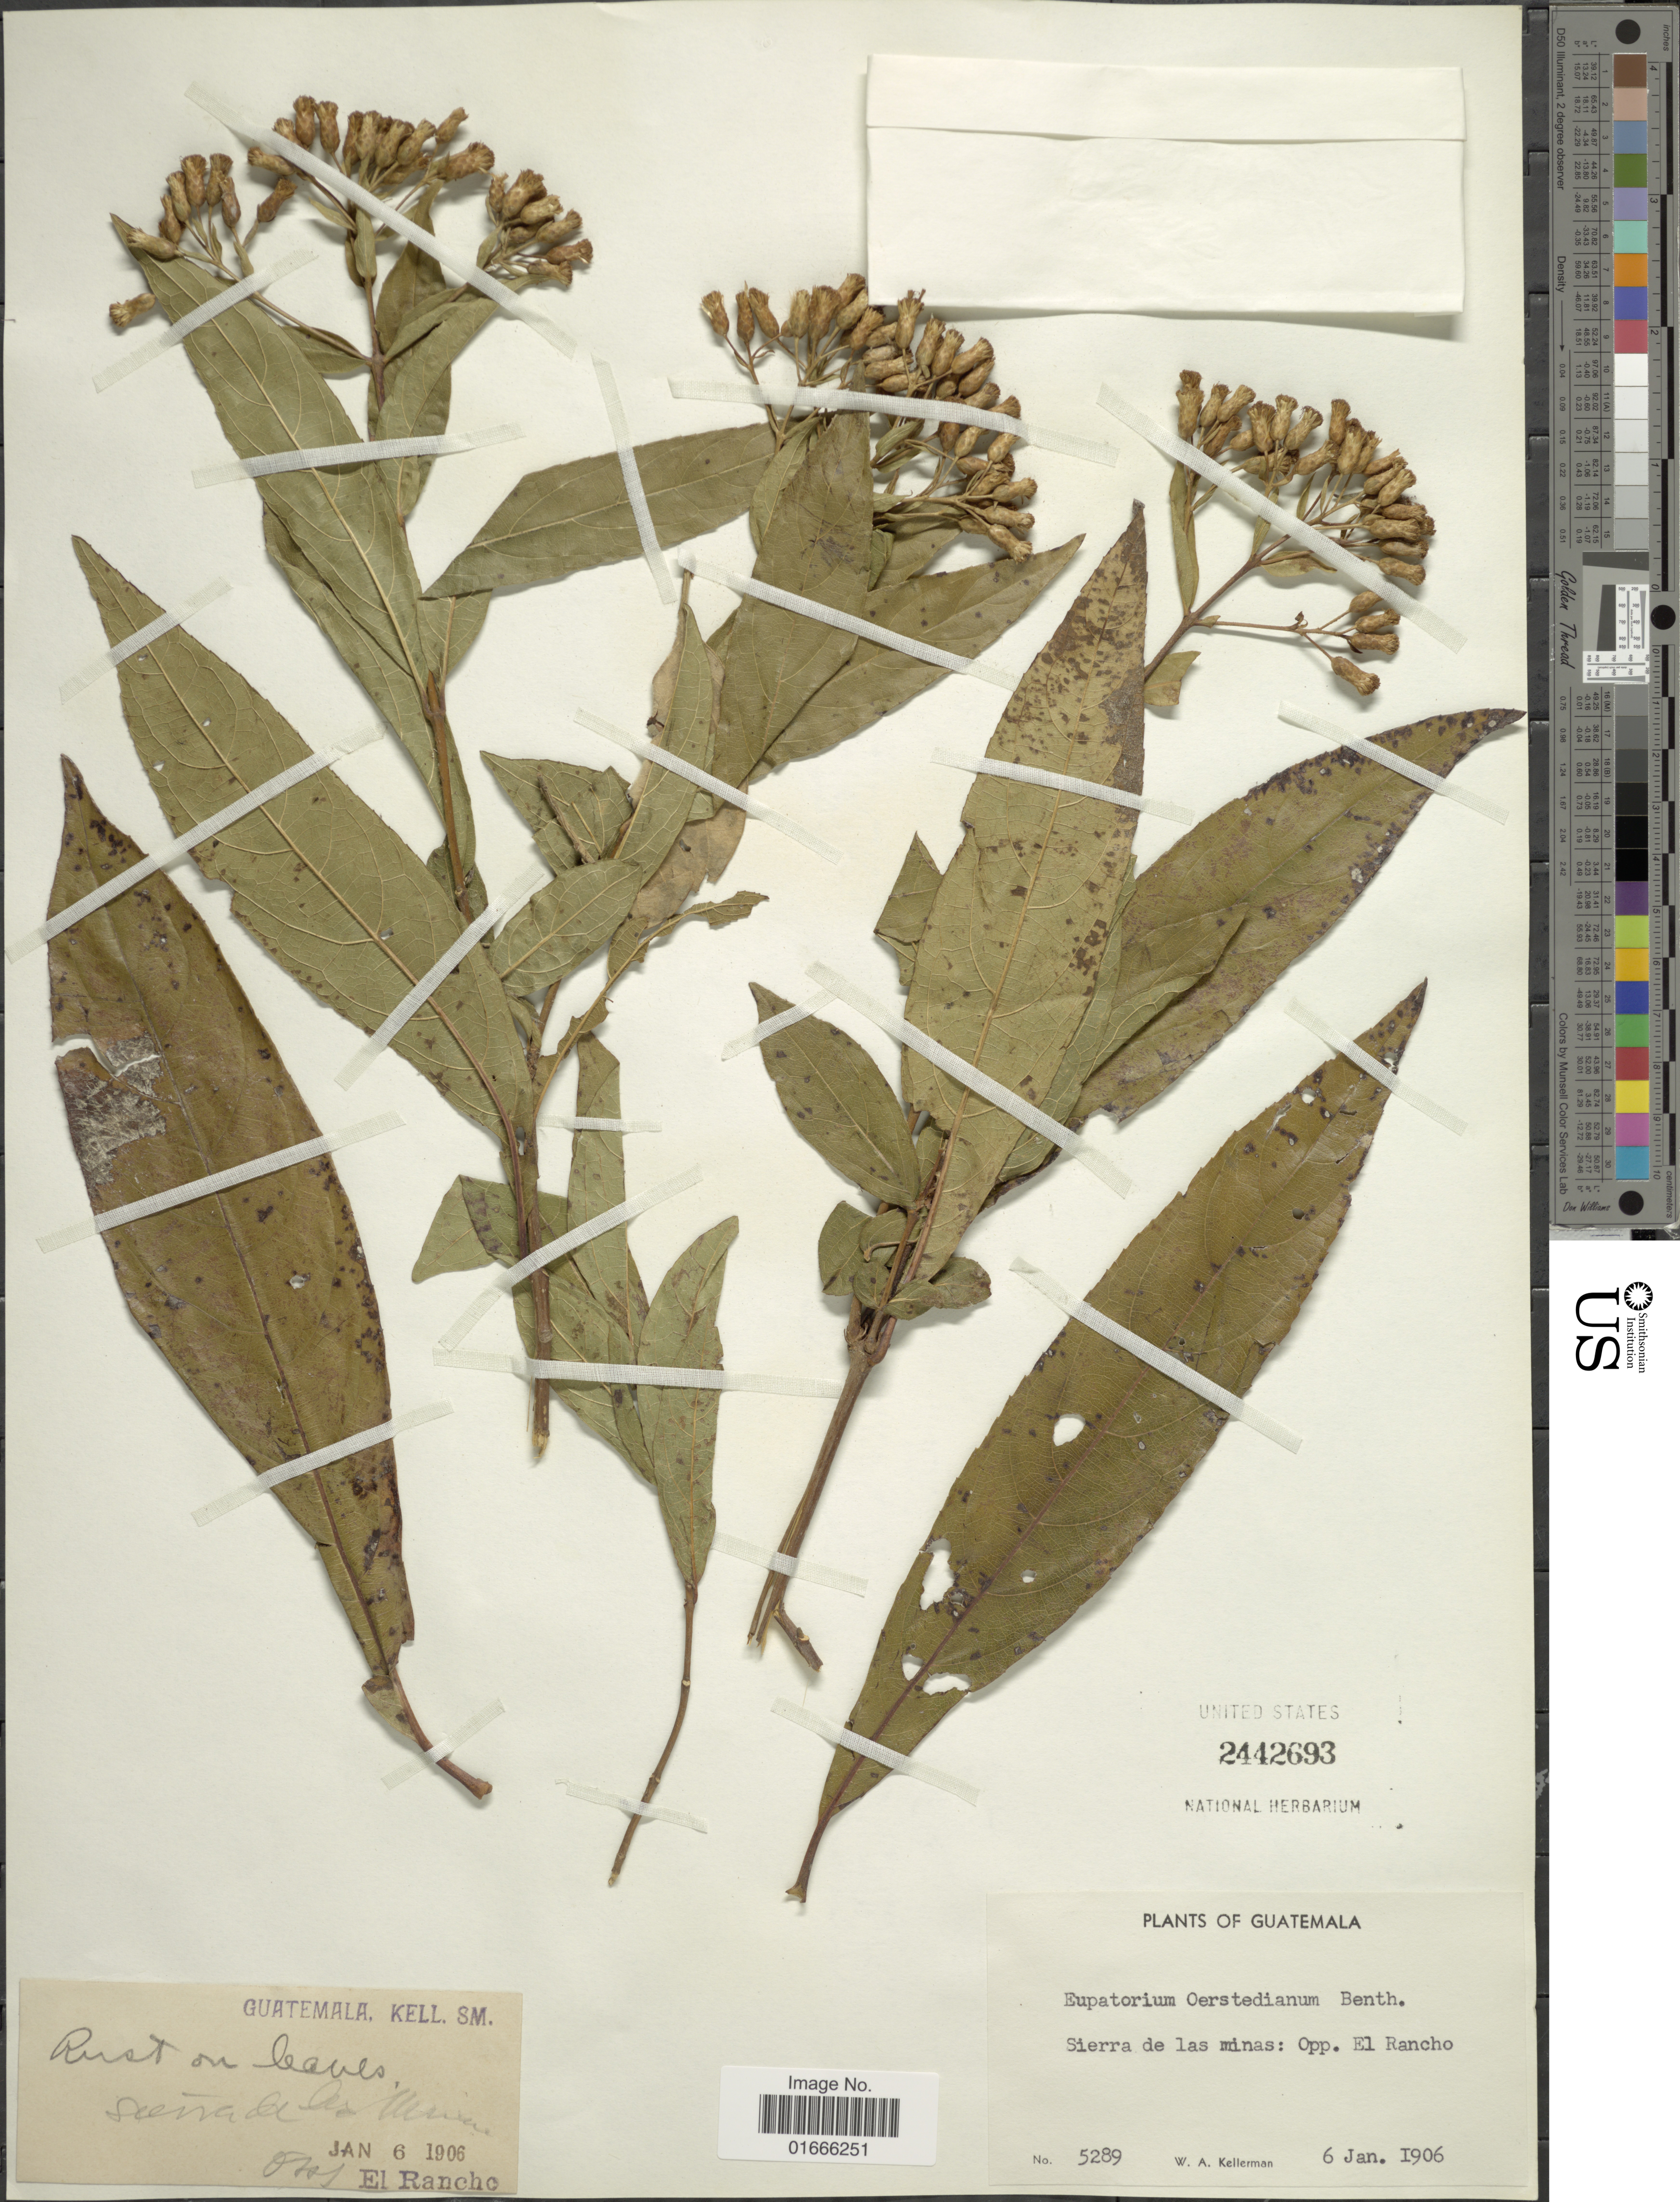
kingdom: Plantae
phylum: Tracheophyta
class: Magnoliopsida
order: Asterales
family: Asteraceae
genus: Chromolaena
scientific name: Chromolaena oerstediana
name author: (B.L. Rob. ex Oerst.) R.M. King & H. Rob.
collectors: W. Kellerman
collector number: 5289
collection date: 1906-01-06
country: Guatemala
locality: Sierra de las minas. Opp. El Rancho.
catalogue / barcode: US 2442693